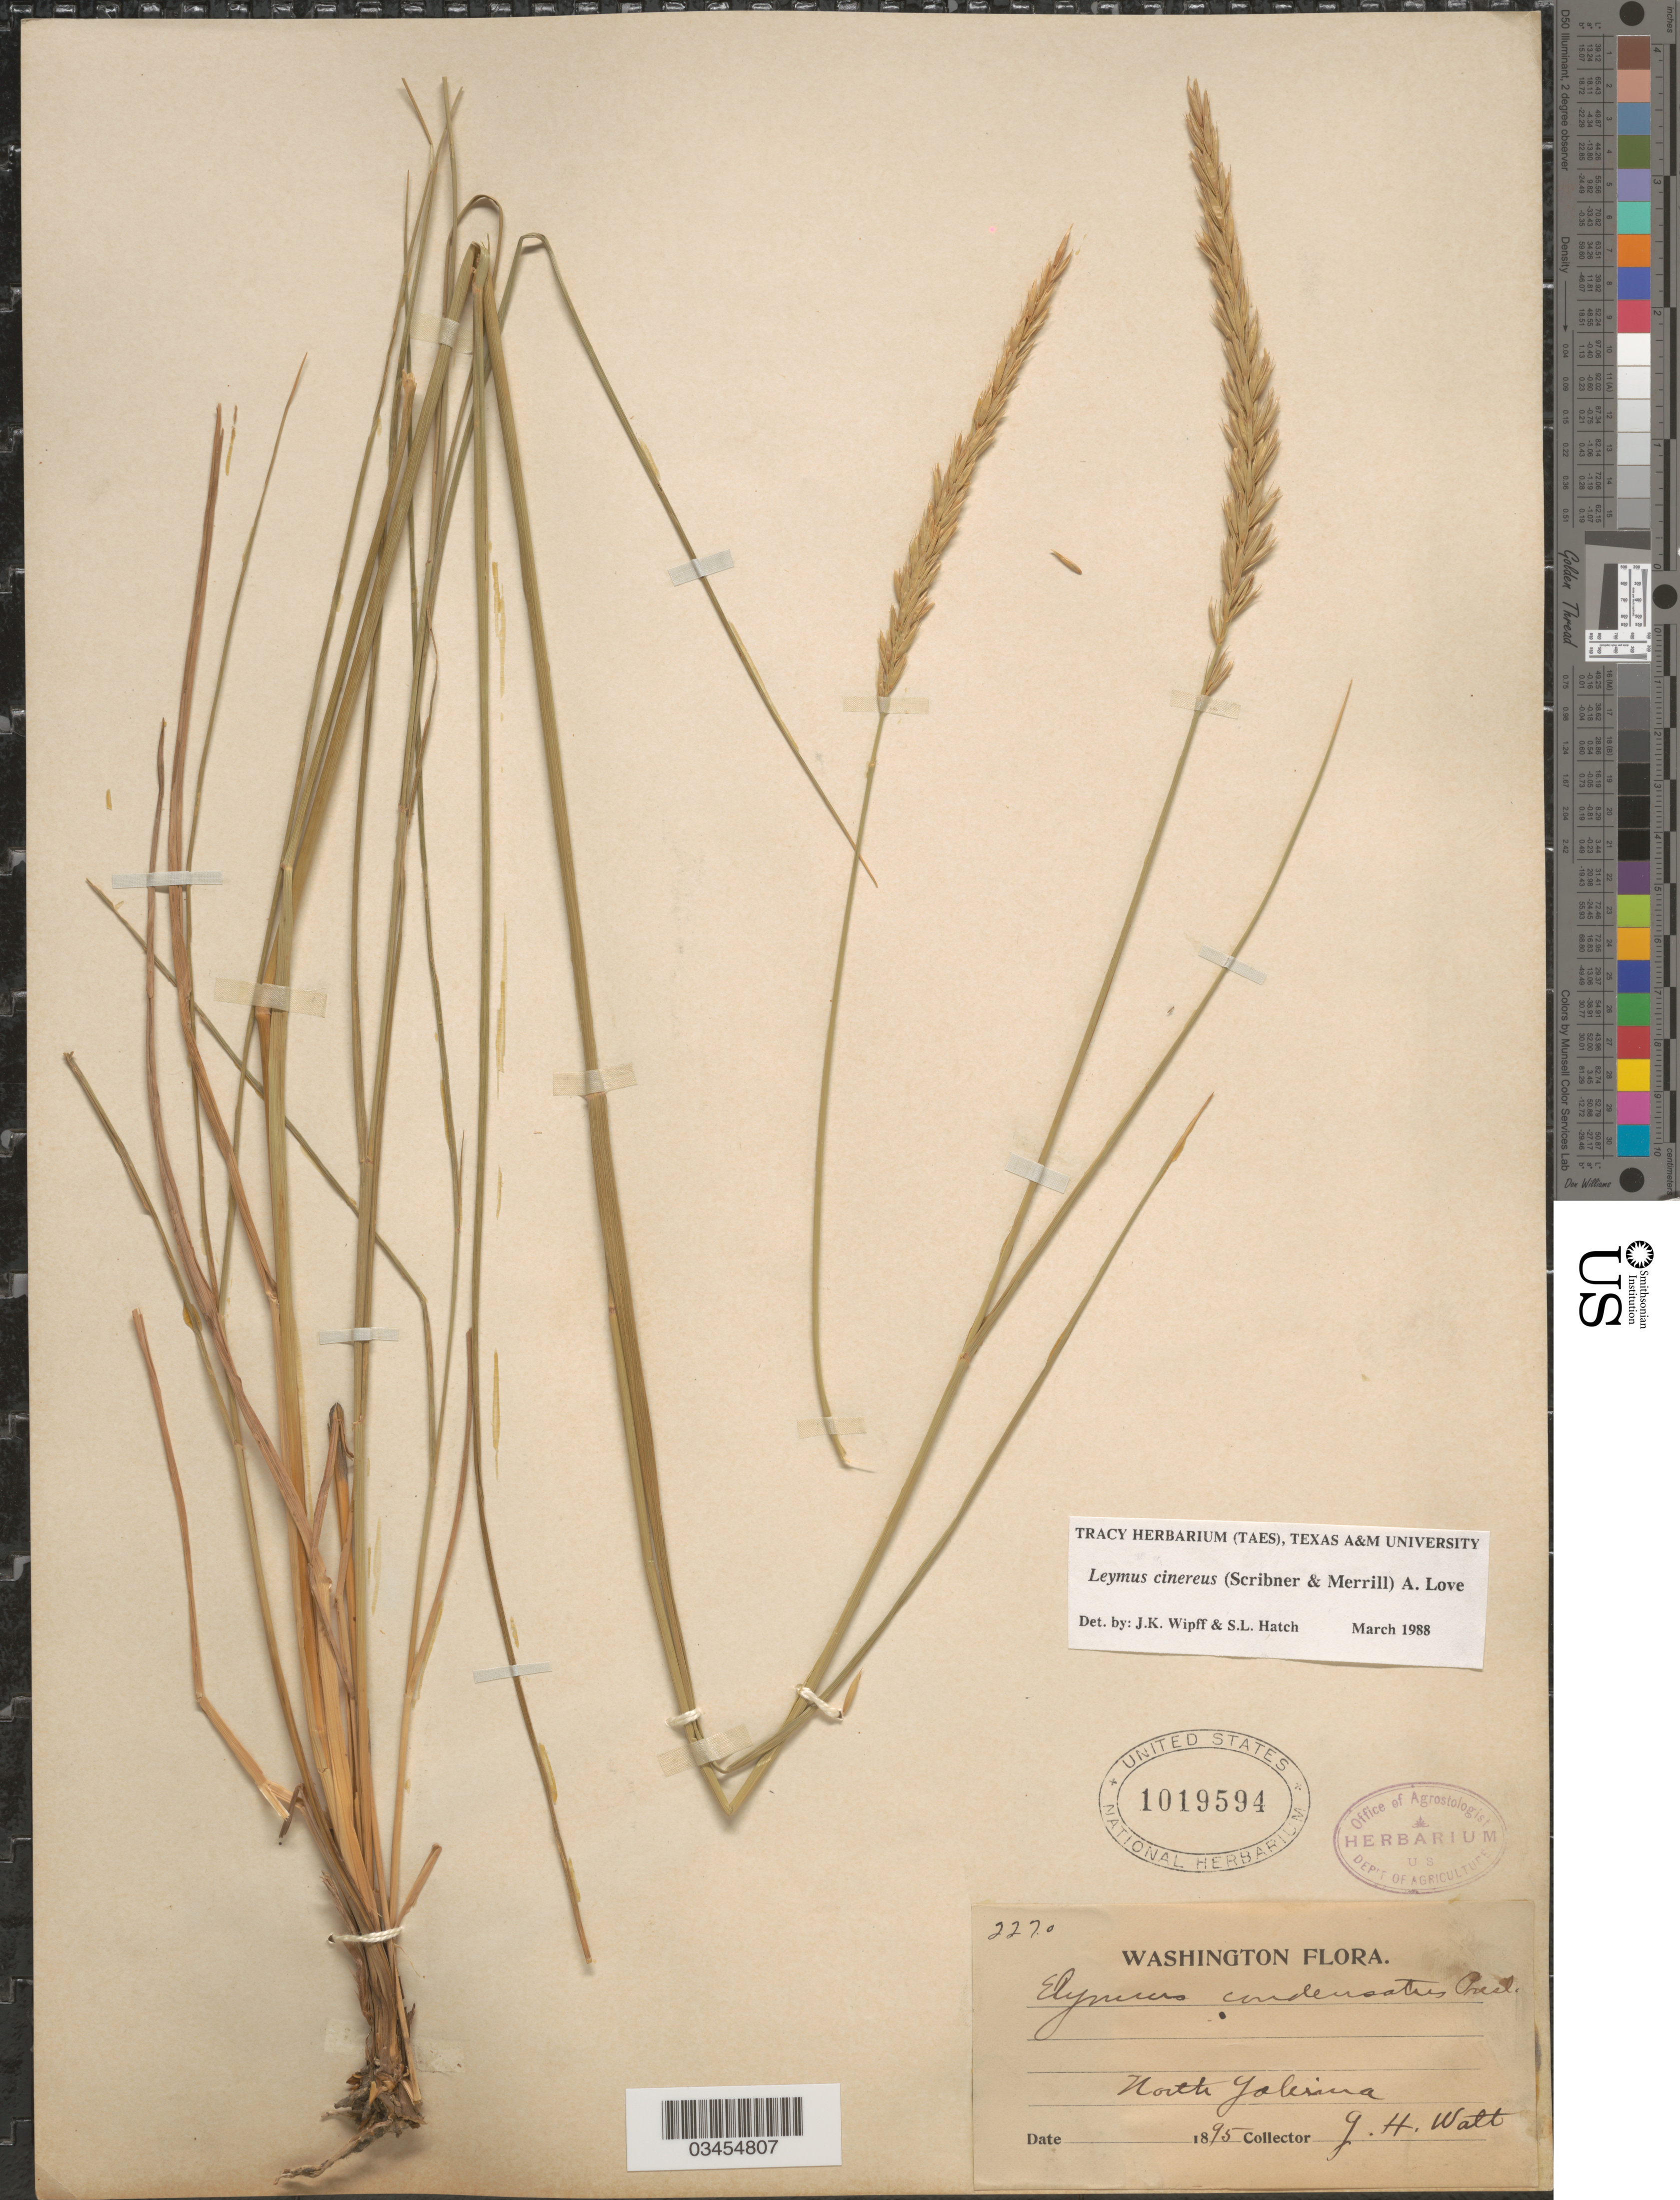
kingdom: Plantae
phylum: Tracheophyta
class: Liliopsida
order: Poales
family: Poaceae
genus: Leymus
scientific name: Leymus cinereus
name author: (Scribn. & Merr.) Á. Löve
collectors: G. Watt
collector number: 2270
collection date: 1895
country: United States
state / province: Washington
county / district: Yakima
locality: North Yakima.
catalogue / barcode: US 1019594